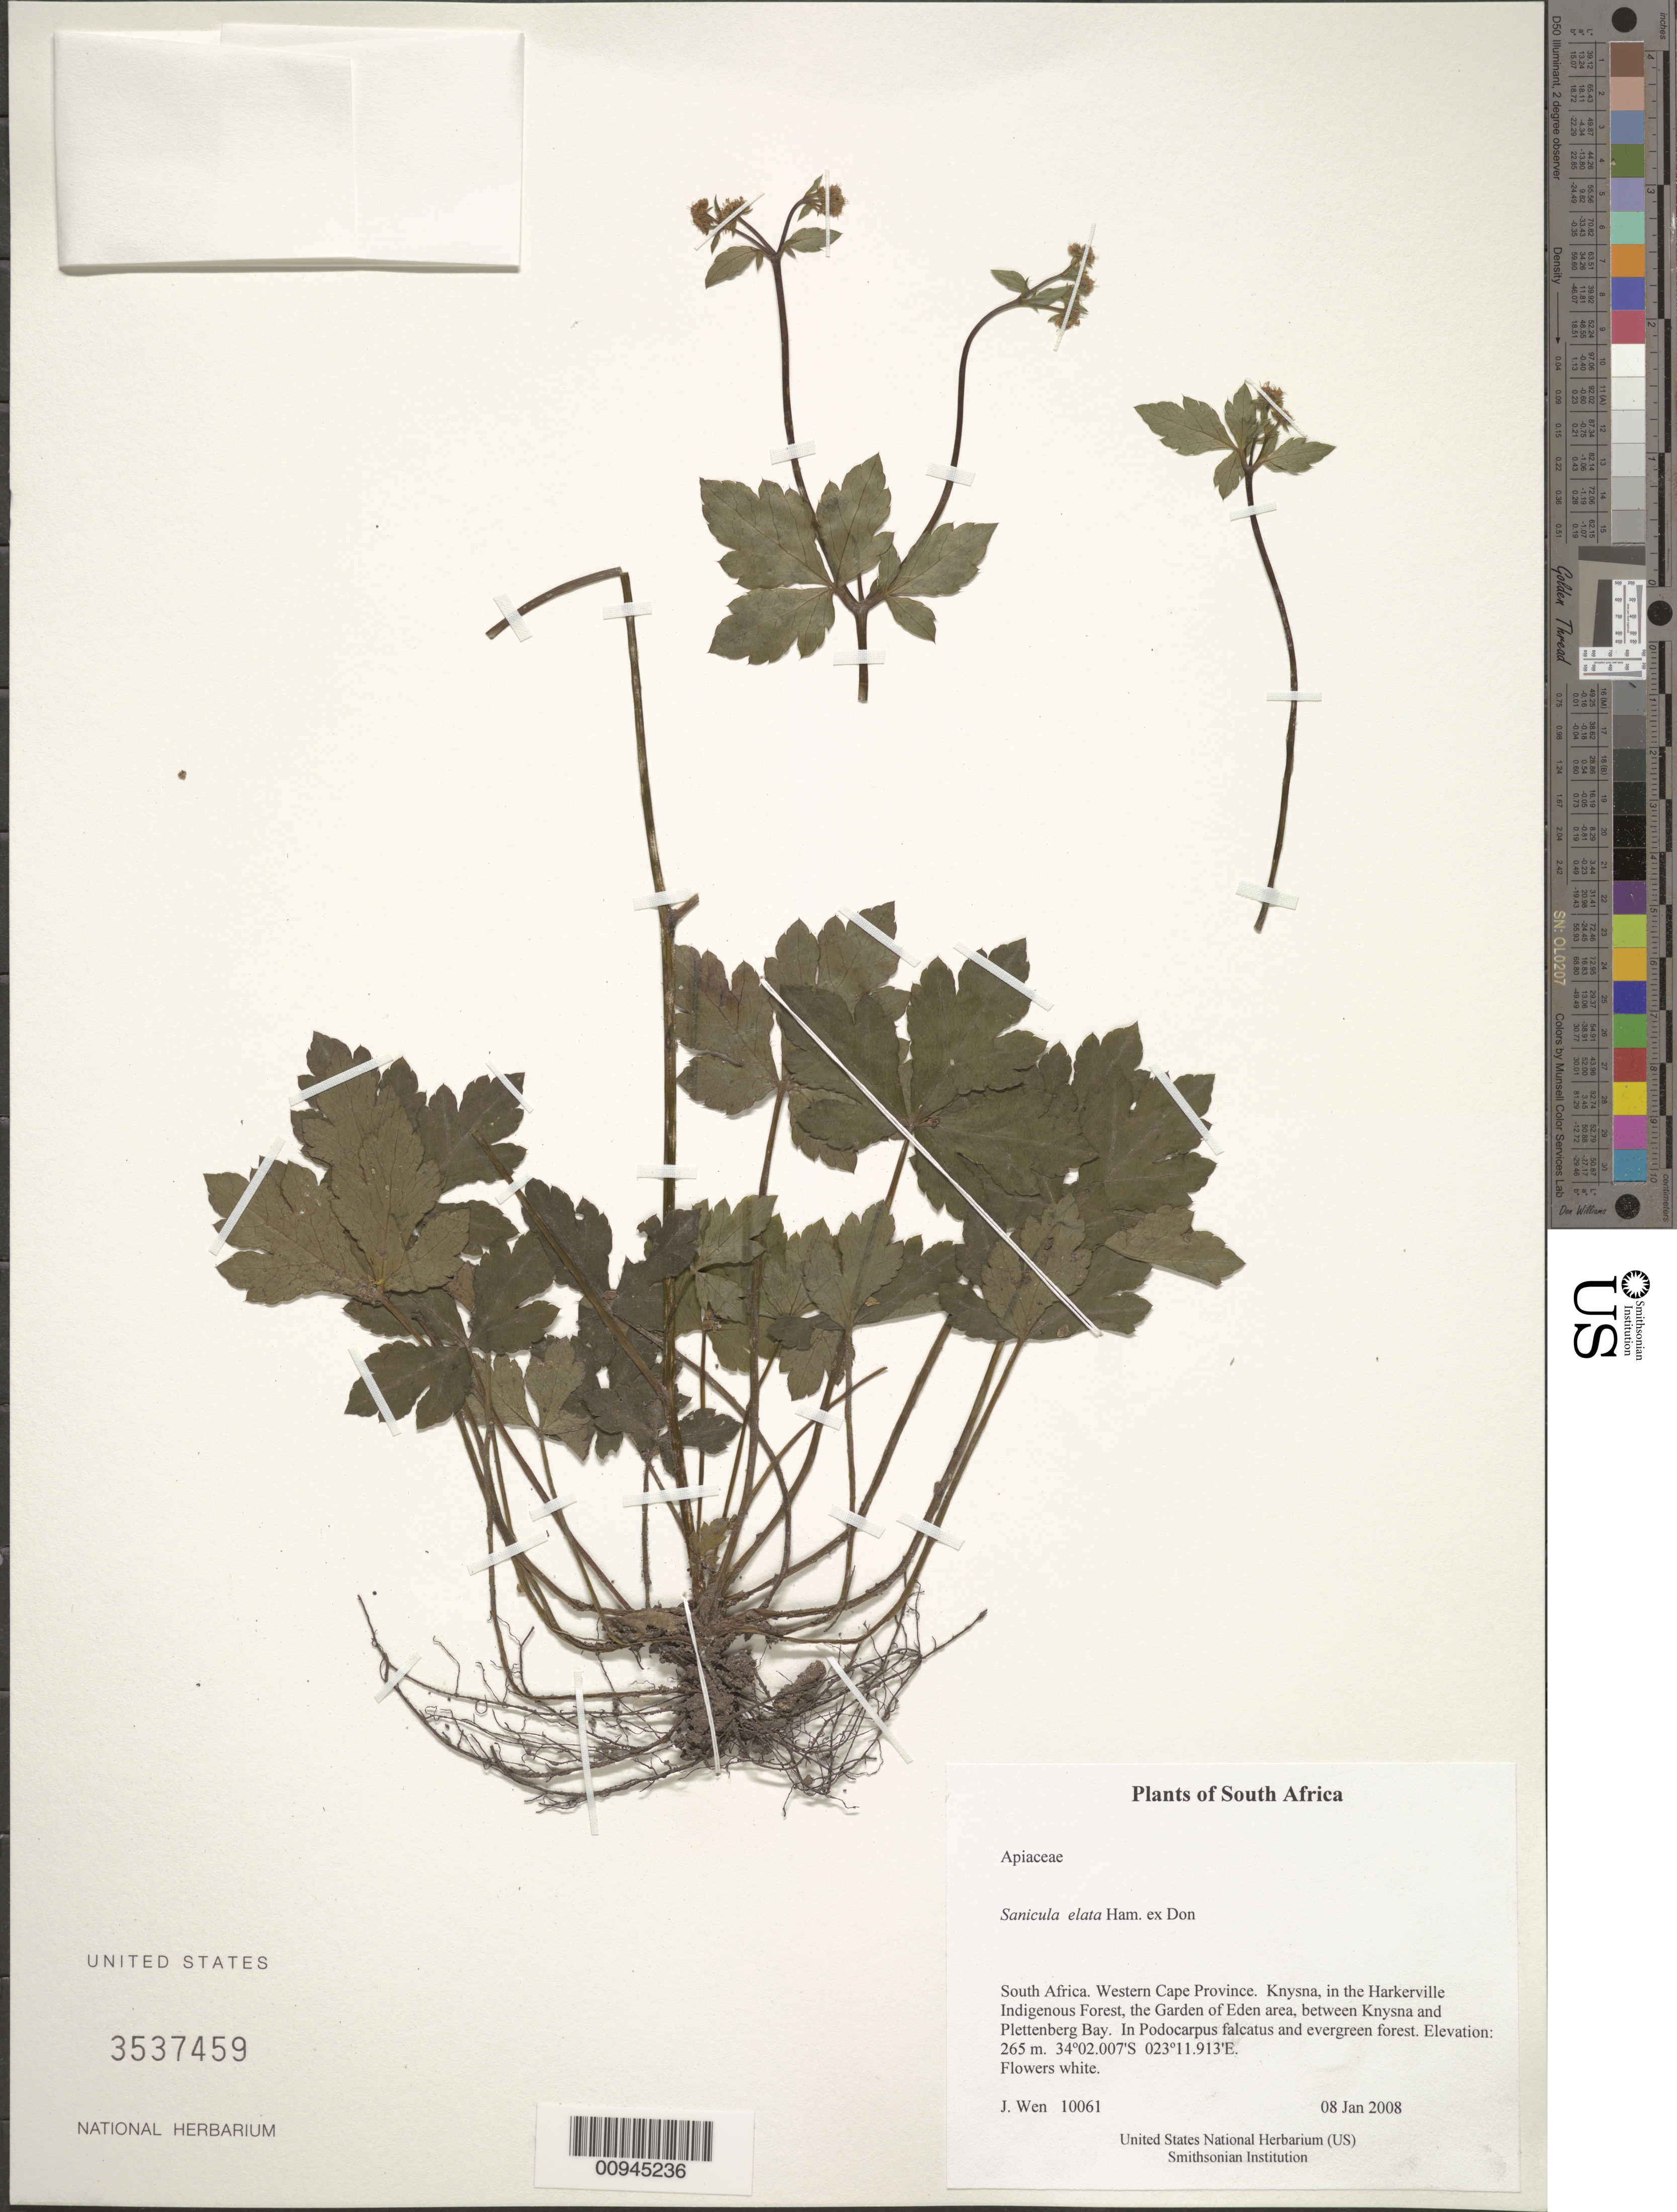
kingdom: Plantae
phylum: Tracheophyta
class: Magnoliopsida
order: Apiales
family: Apiaceae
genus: Sanicula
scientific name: Sanicula elata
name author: Buch.-Ham. ex D. Don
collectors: J. Wen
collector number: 10061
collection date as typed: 08 Jan 2008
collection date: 2008-01-08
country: South Africa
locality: Western Cape Province. Knysna, in the Harkerville Indigenous Forest, the Garden of Eden area, between Knysna and Plettenberg Bay. In Podocarpus falcatus and evergreen forest.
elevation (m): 265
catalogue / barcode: US 3537459